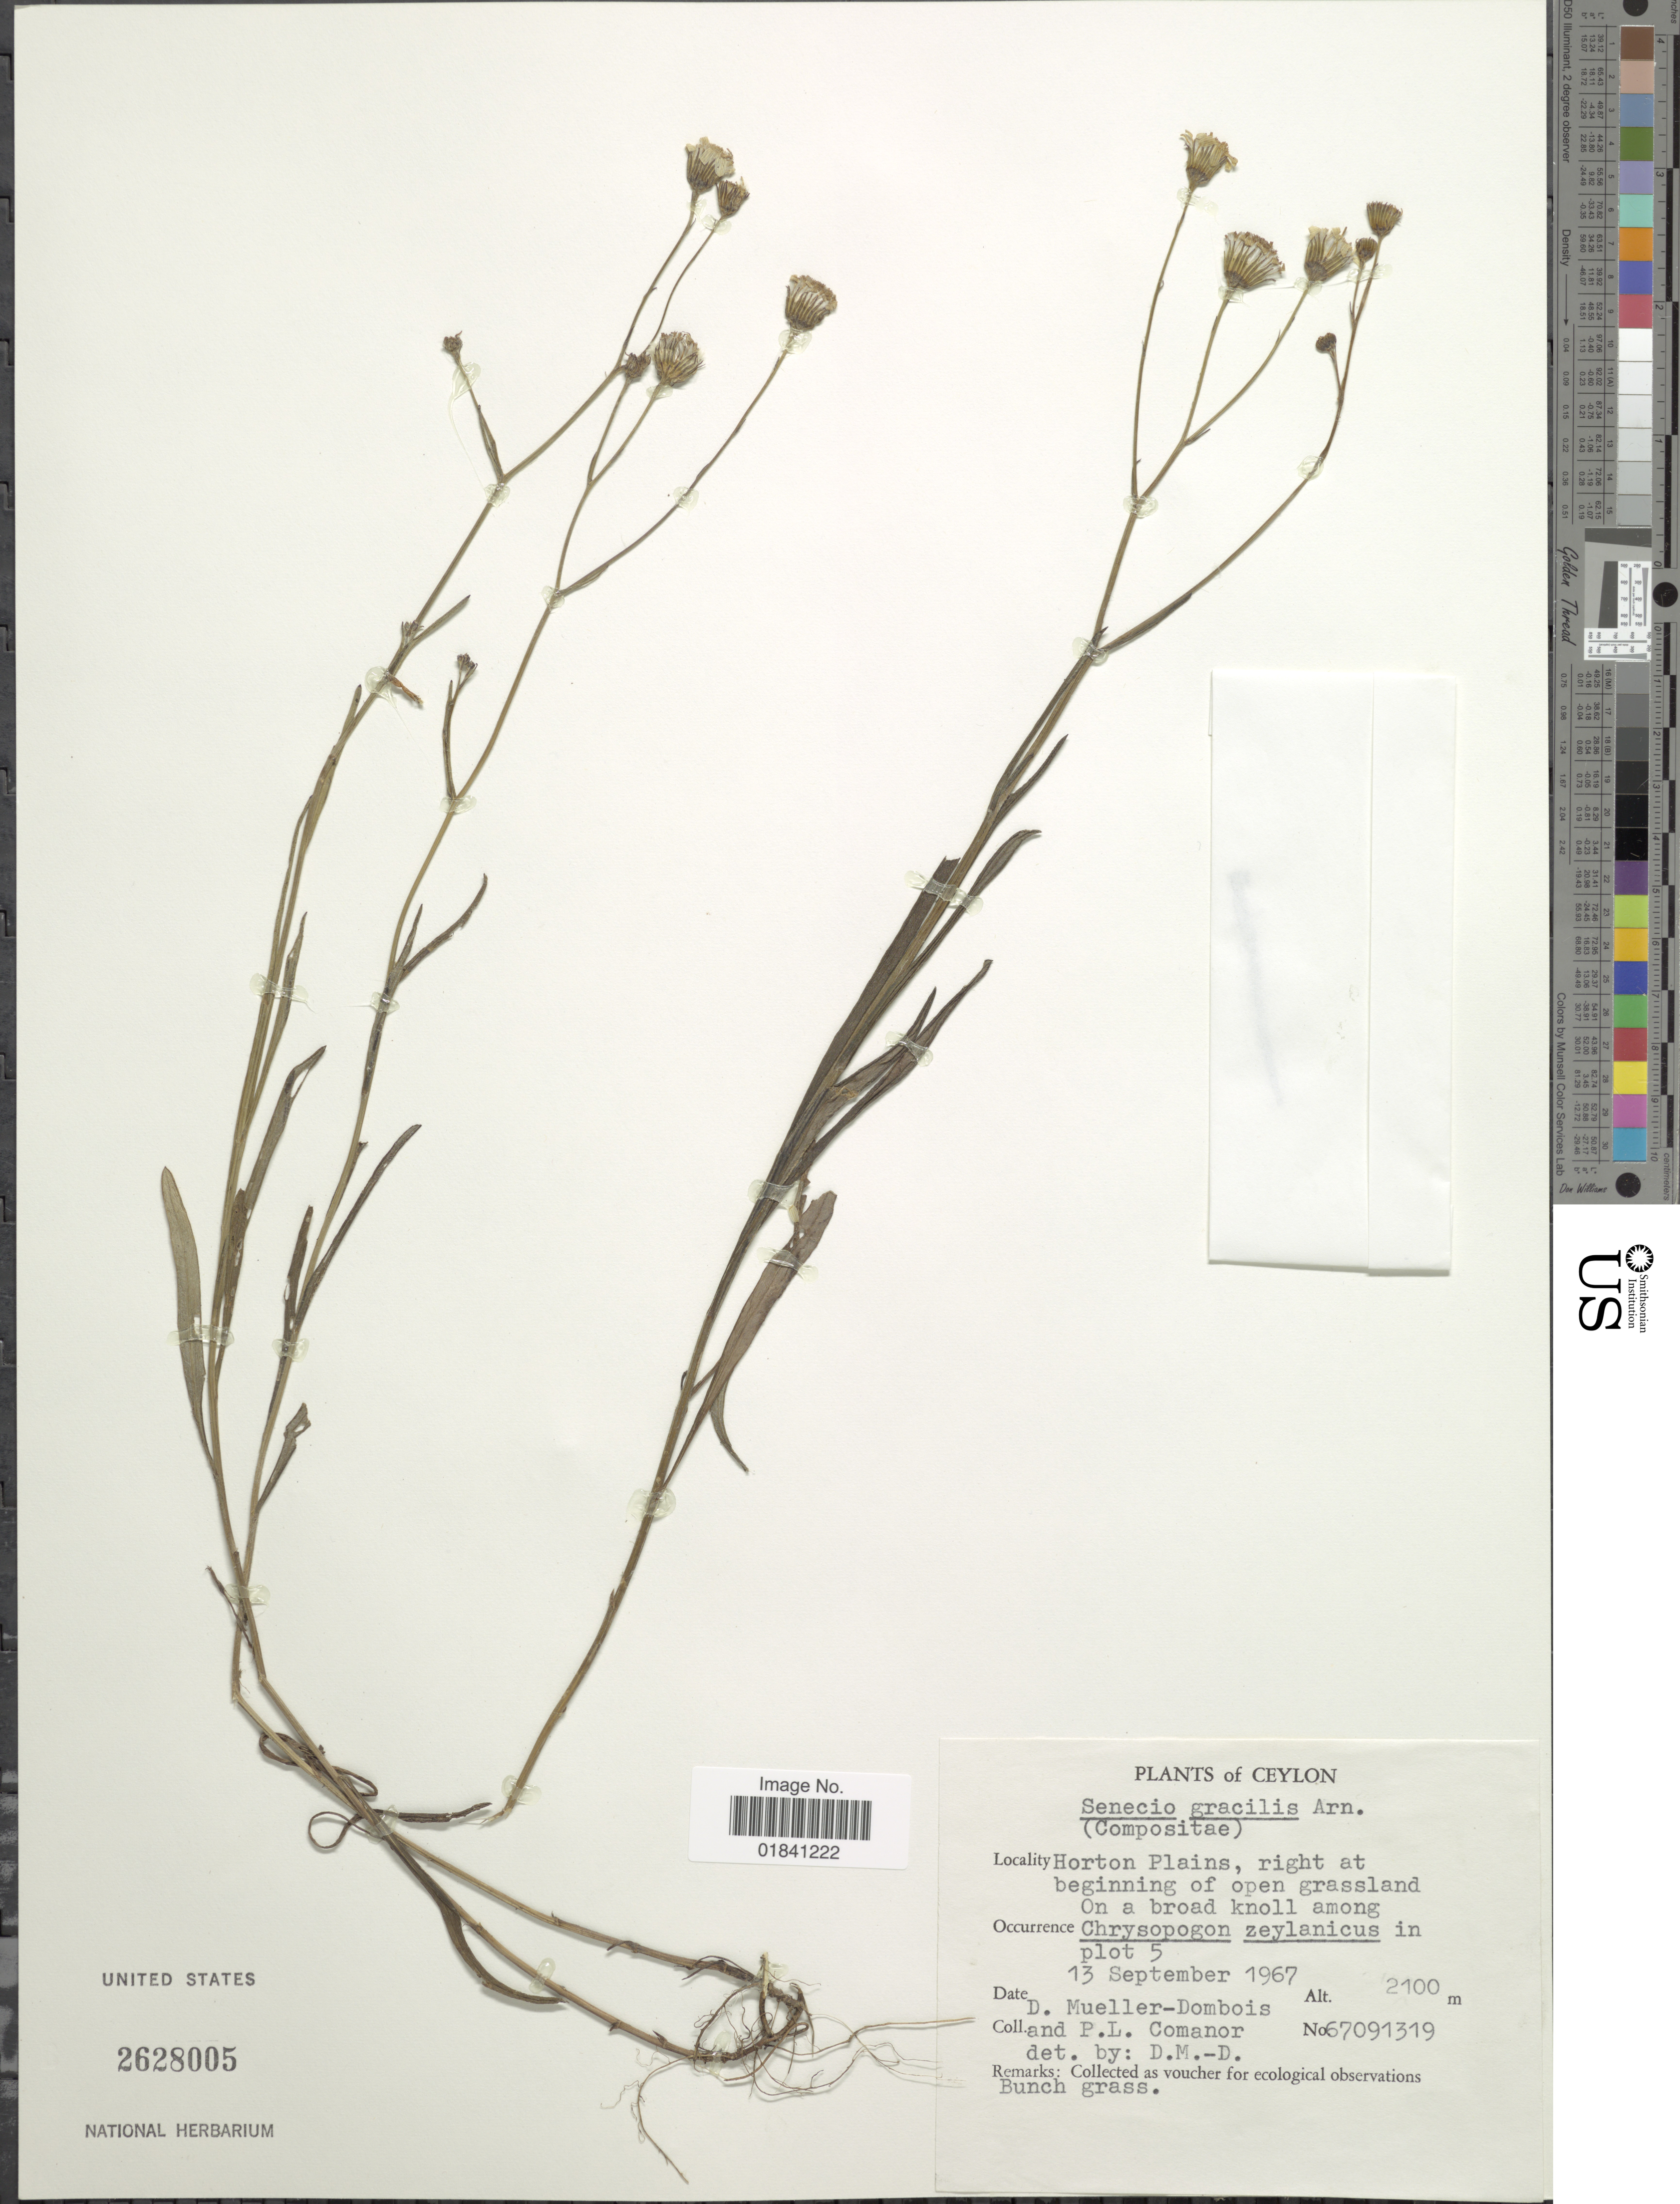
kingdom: Plantae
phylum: Tracheophyta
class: Magnoliopsida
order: Asterales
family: Asteraceae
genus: Senecio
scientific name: Senecio gracilis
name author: Arn.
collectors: D. Mueller-Dombois & P. Comanor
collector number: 67091319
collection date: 1967-09-13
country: Sri Lanka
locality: Ceylon. Horton Plains, right at beginning of open grassland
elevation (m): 2100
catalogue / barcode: US 2628005